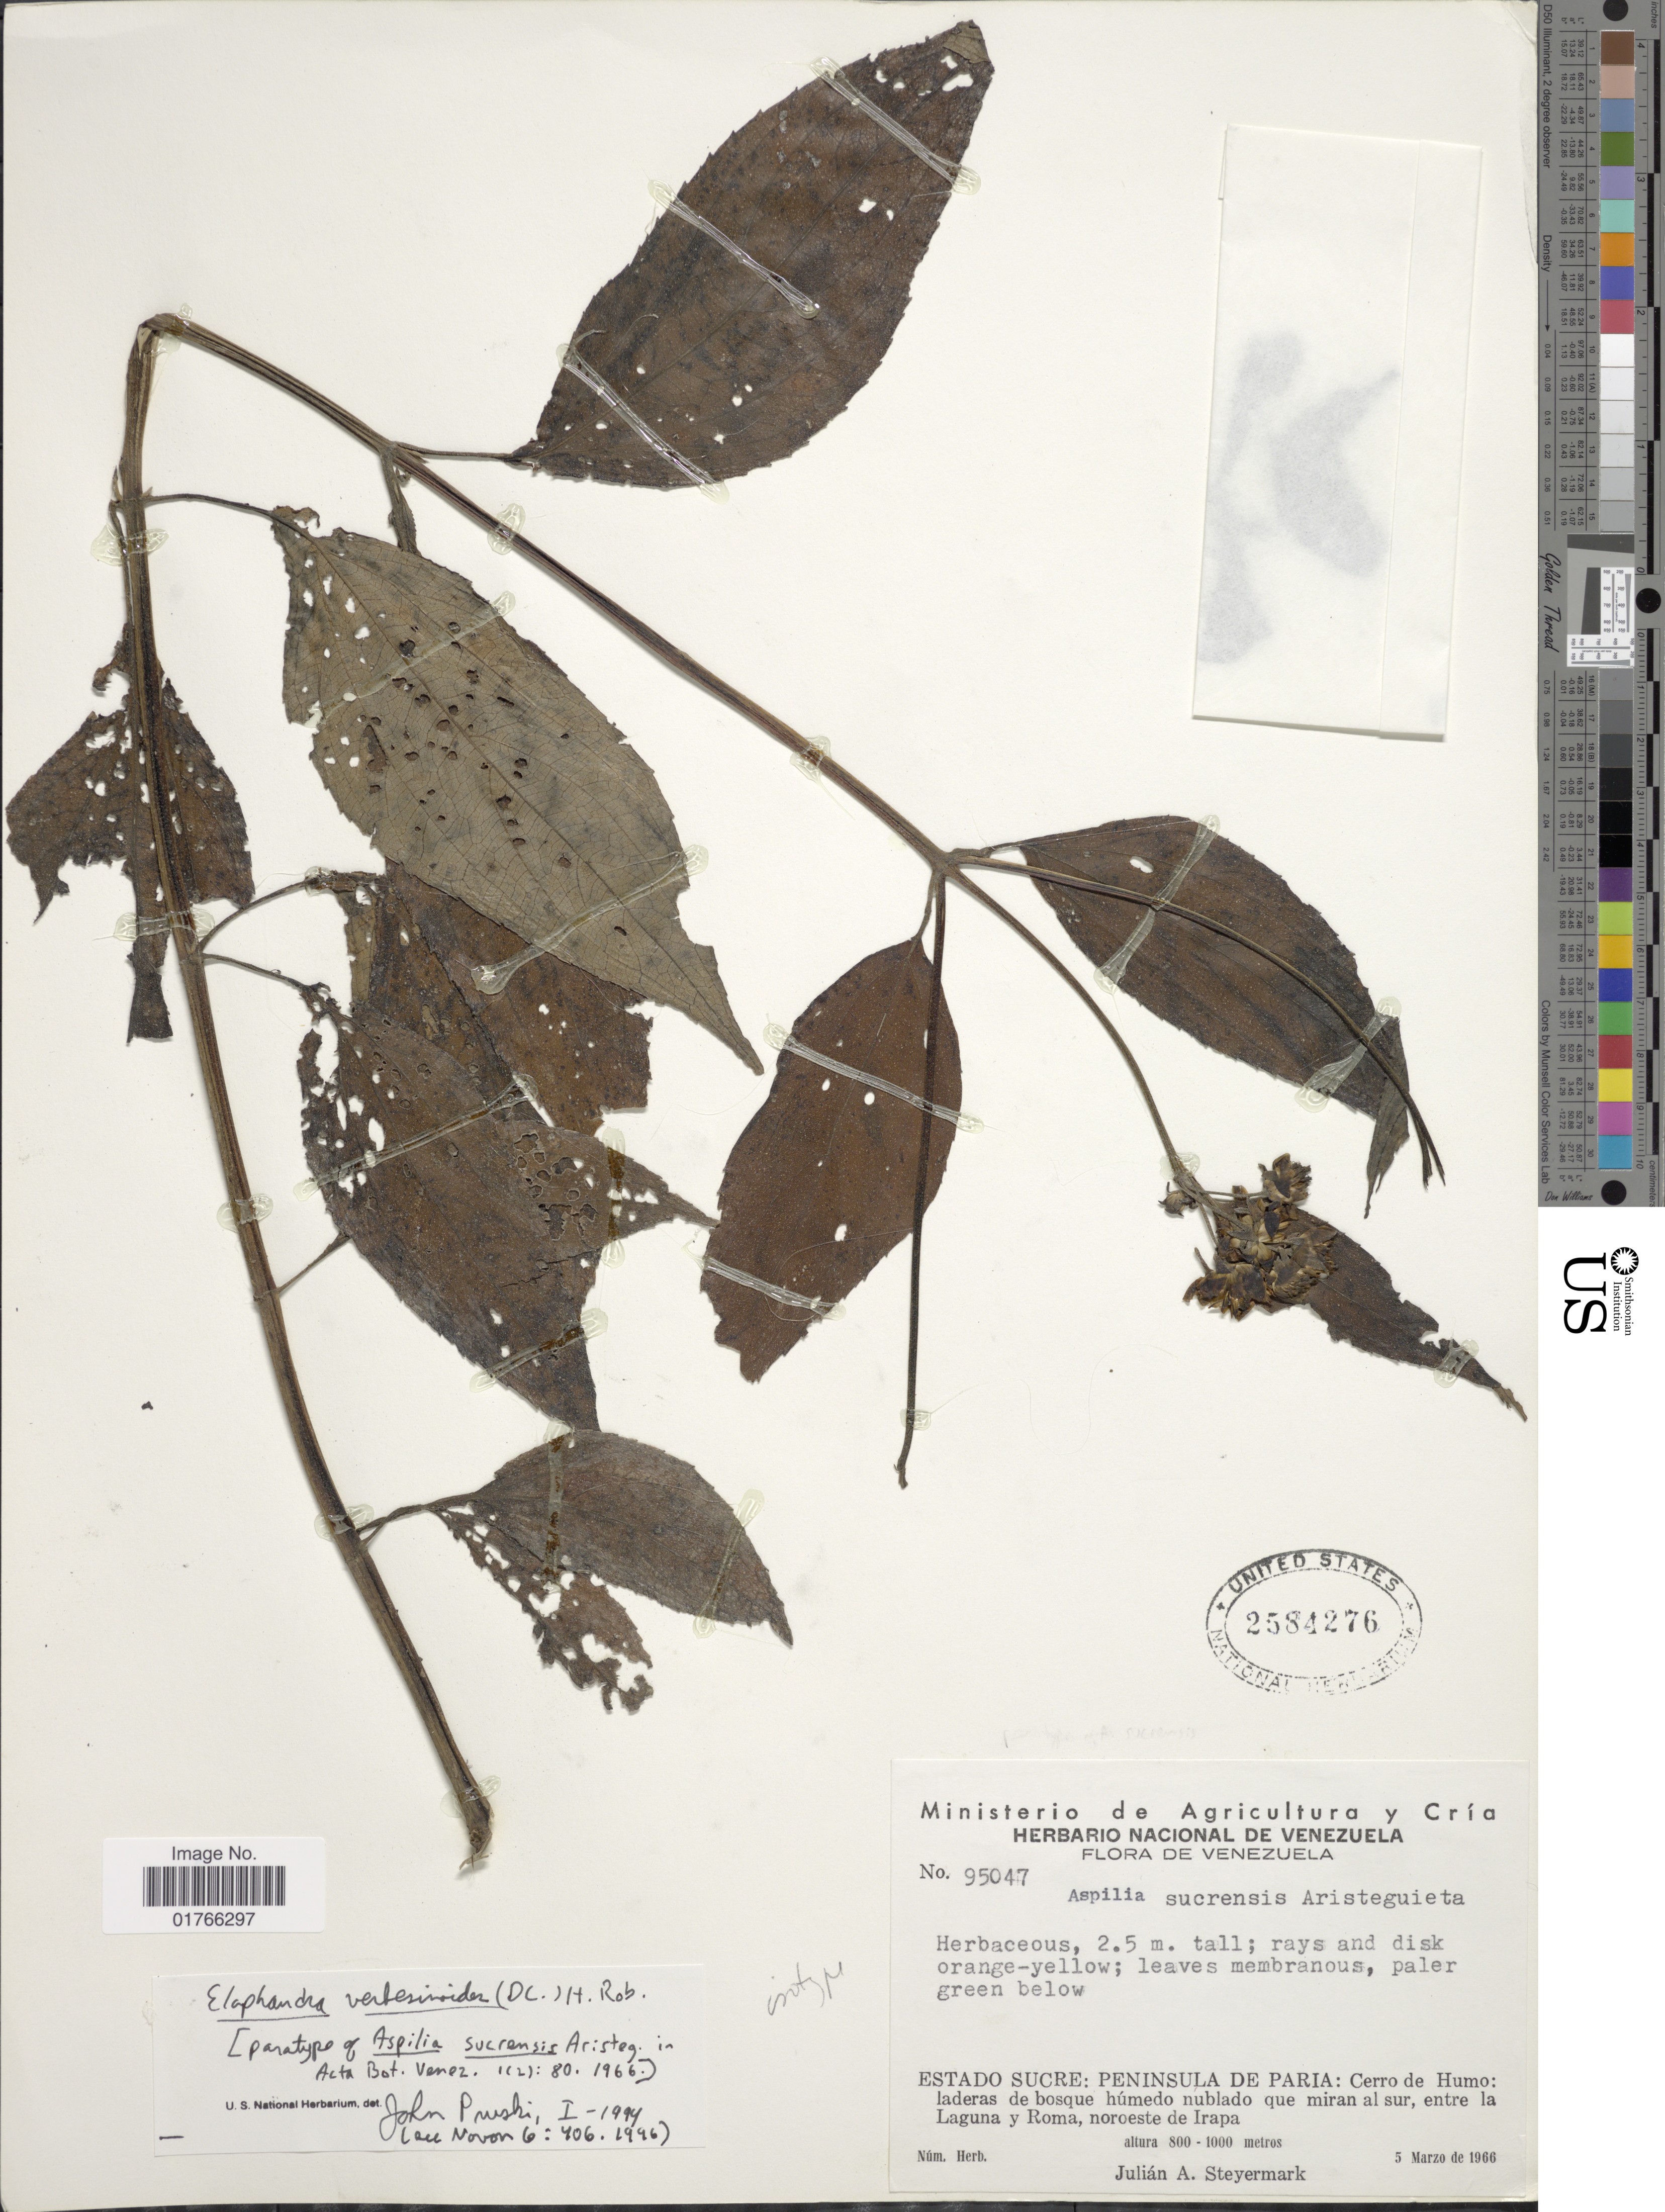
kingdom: Plantae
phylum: Tracheophyta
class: Magnoliopsida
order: Asterales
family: Asteraceae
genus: Elaphandra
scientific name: Elaphandra verbesinoides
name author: (DC.) H. Rob.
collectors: J. Steyermark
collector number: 95047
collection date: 1966-03-05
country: Venezuela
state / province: Sucre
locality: Peninsula de Paria, Cerro de Humo, entre la Laguna y Roma, noroeste de Irapa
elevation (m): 800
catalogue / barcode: US 2584276